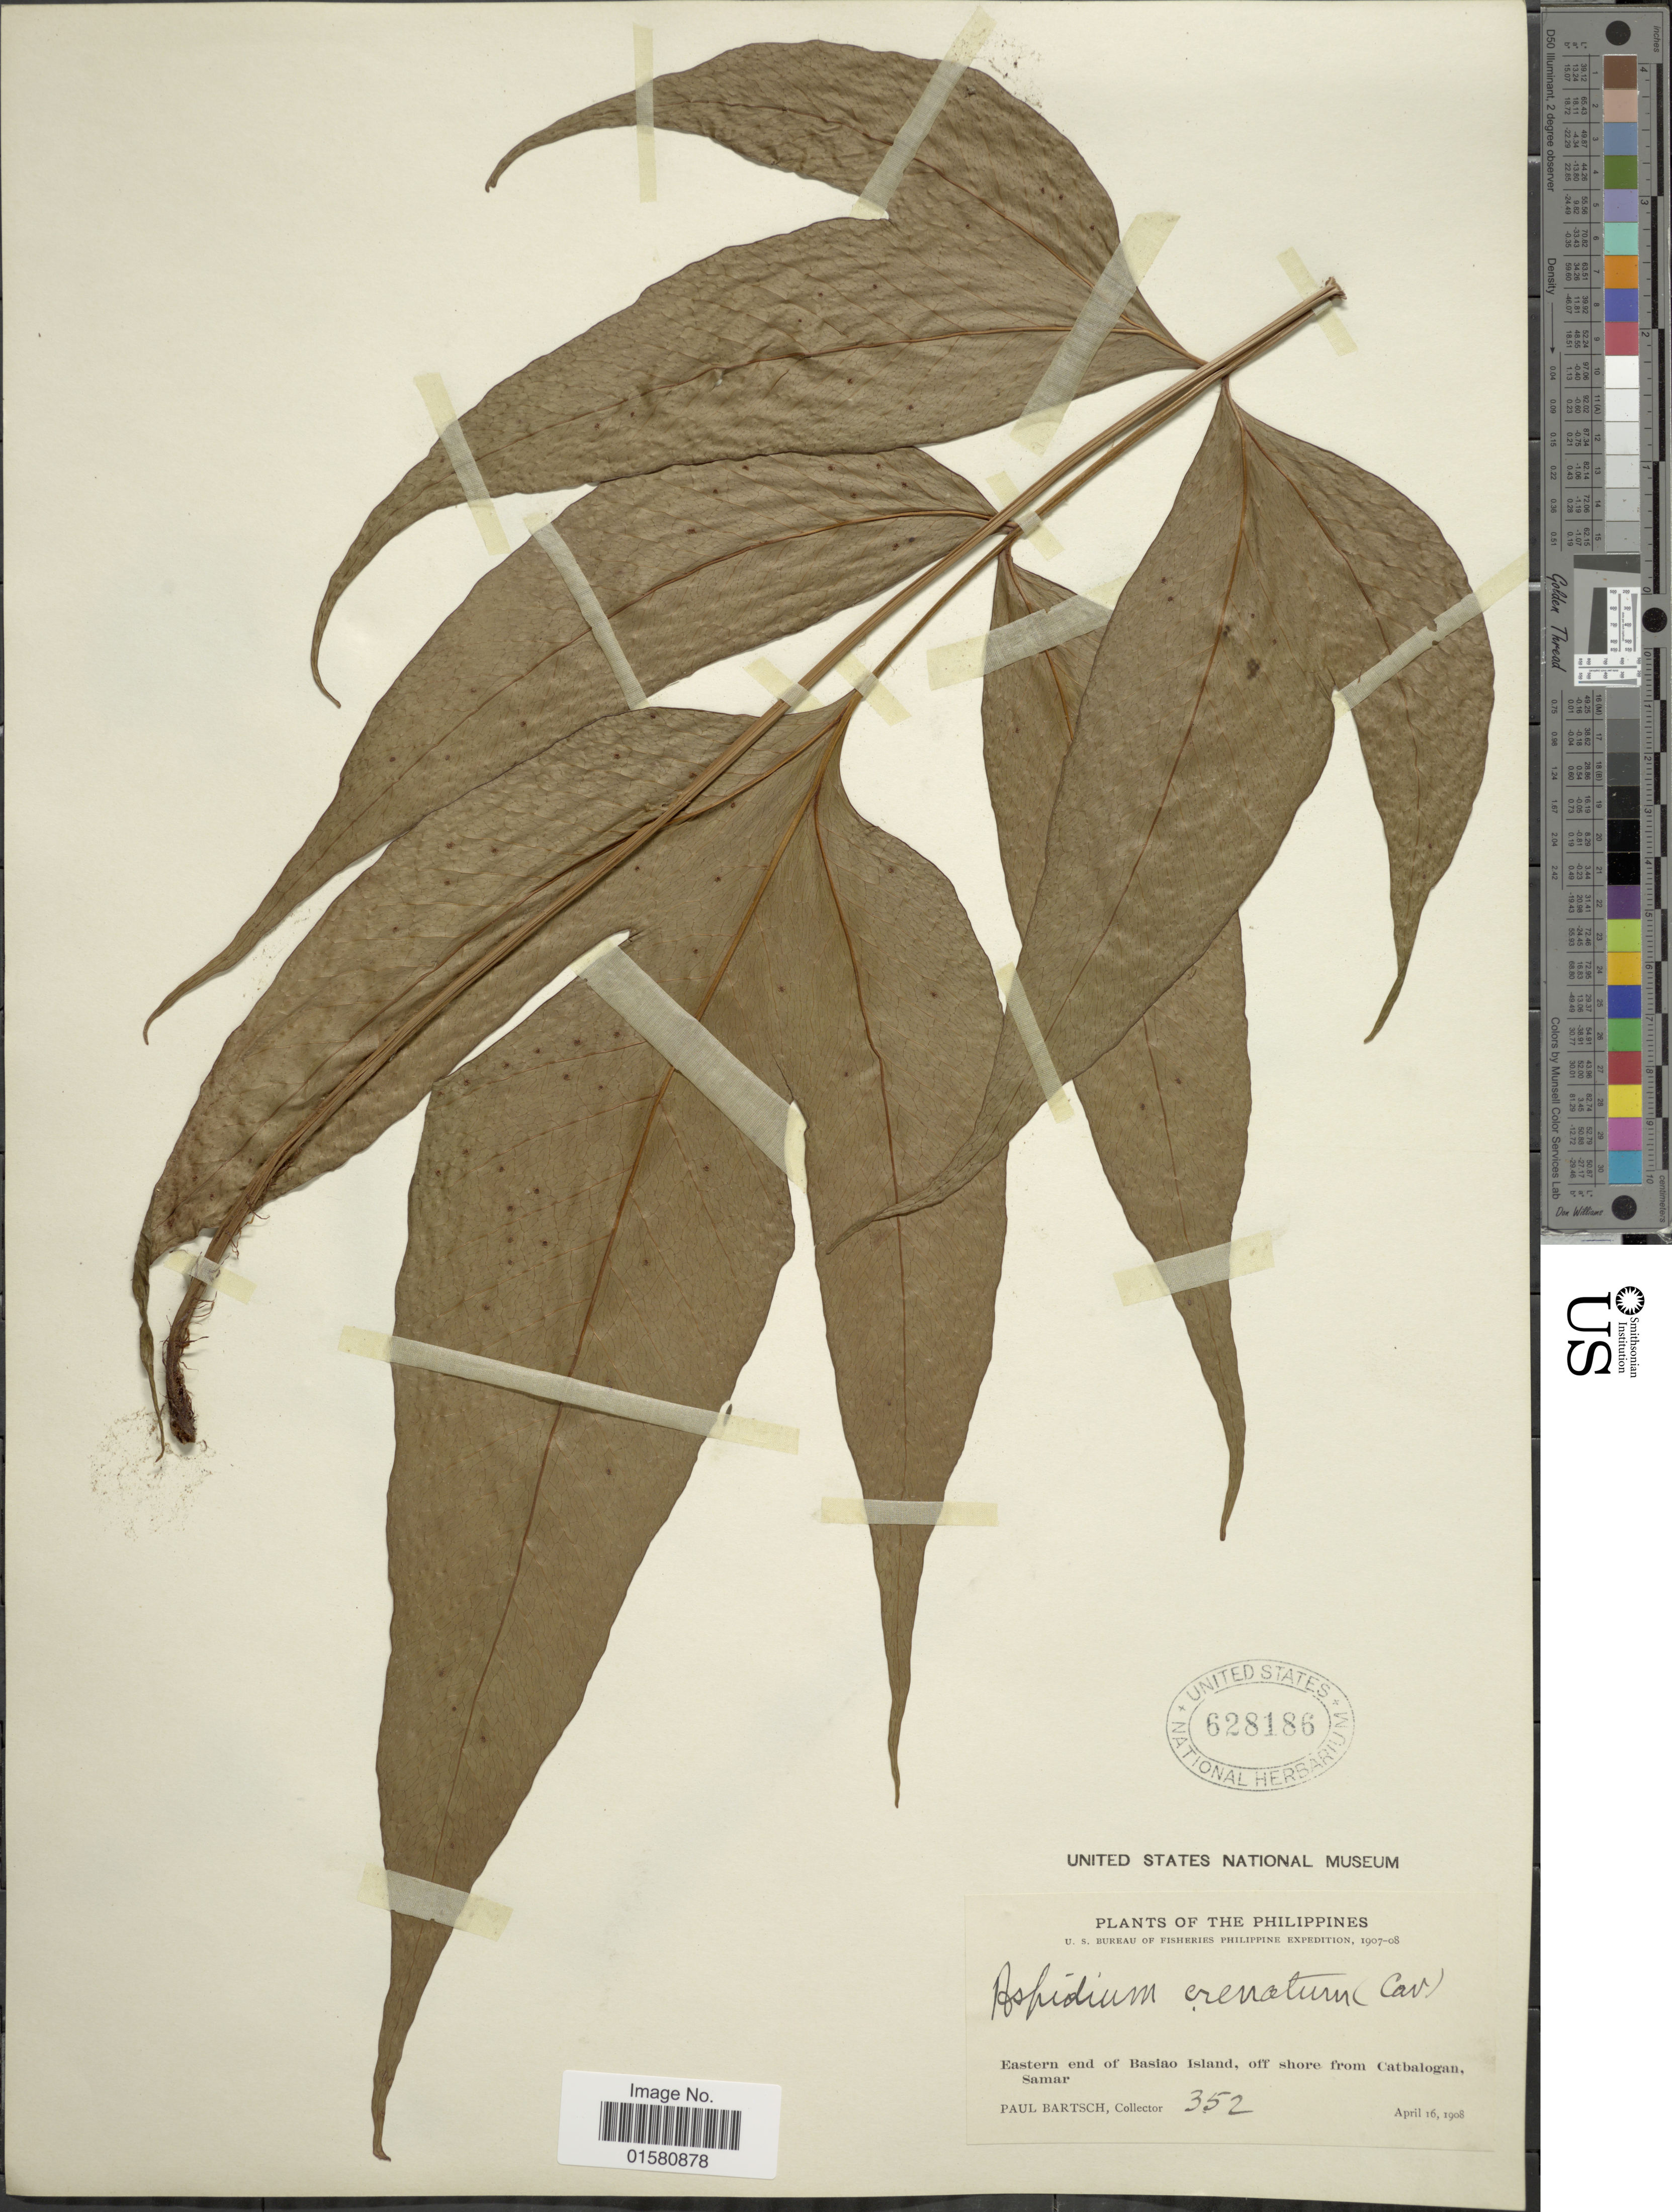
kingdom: Plantae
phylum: Tracheophyta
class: Polypodiopsida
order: Polypodiales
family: Tectariaceae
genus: Tectaria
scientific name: Tectaria crenata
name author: Cav.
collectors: P. Bartsch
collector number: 352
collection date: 1908-04-16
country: Philippines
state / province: Eastern Visayas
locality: Eastern end of Basiao Island, off shore from Catbalogan Samar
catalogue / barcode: US 628186